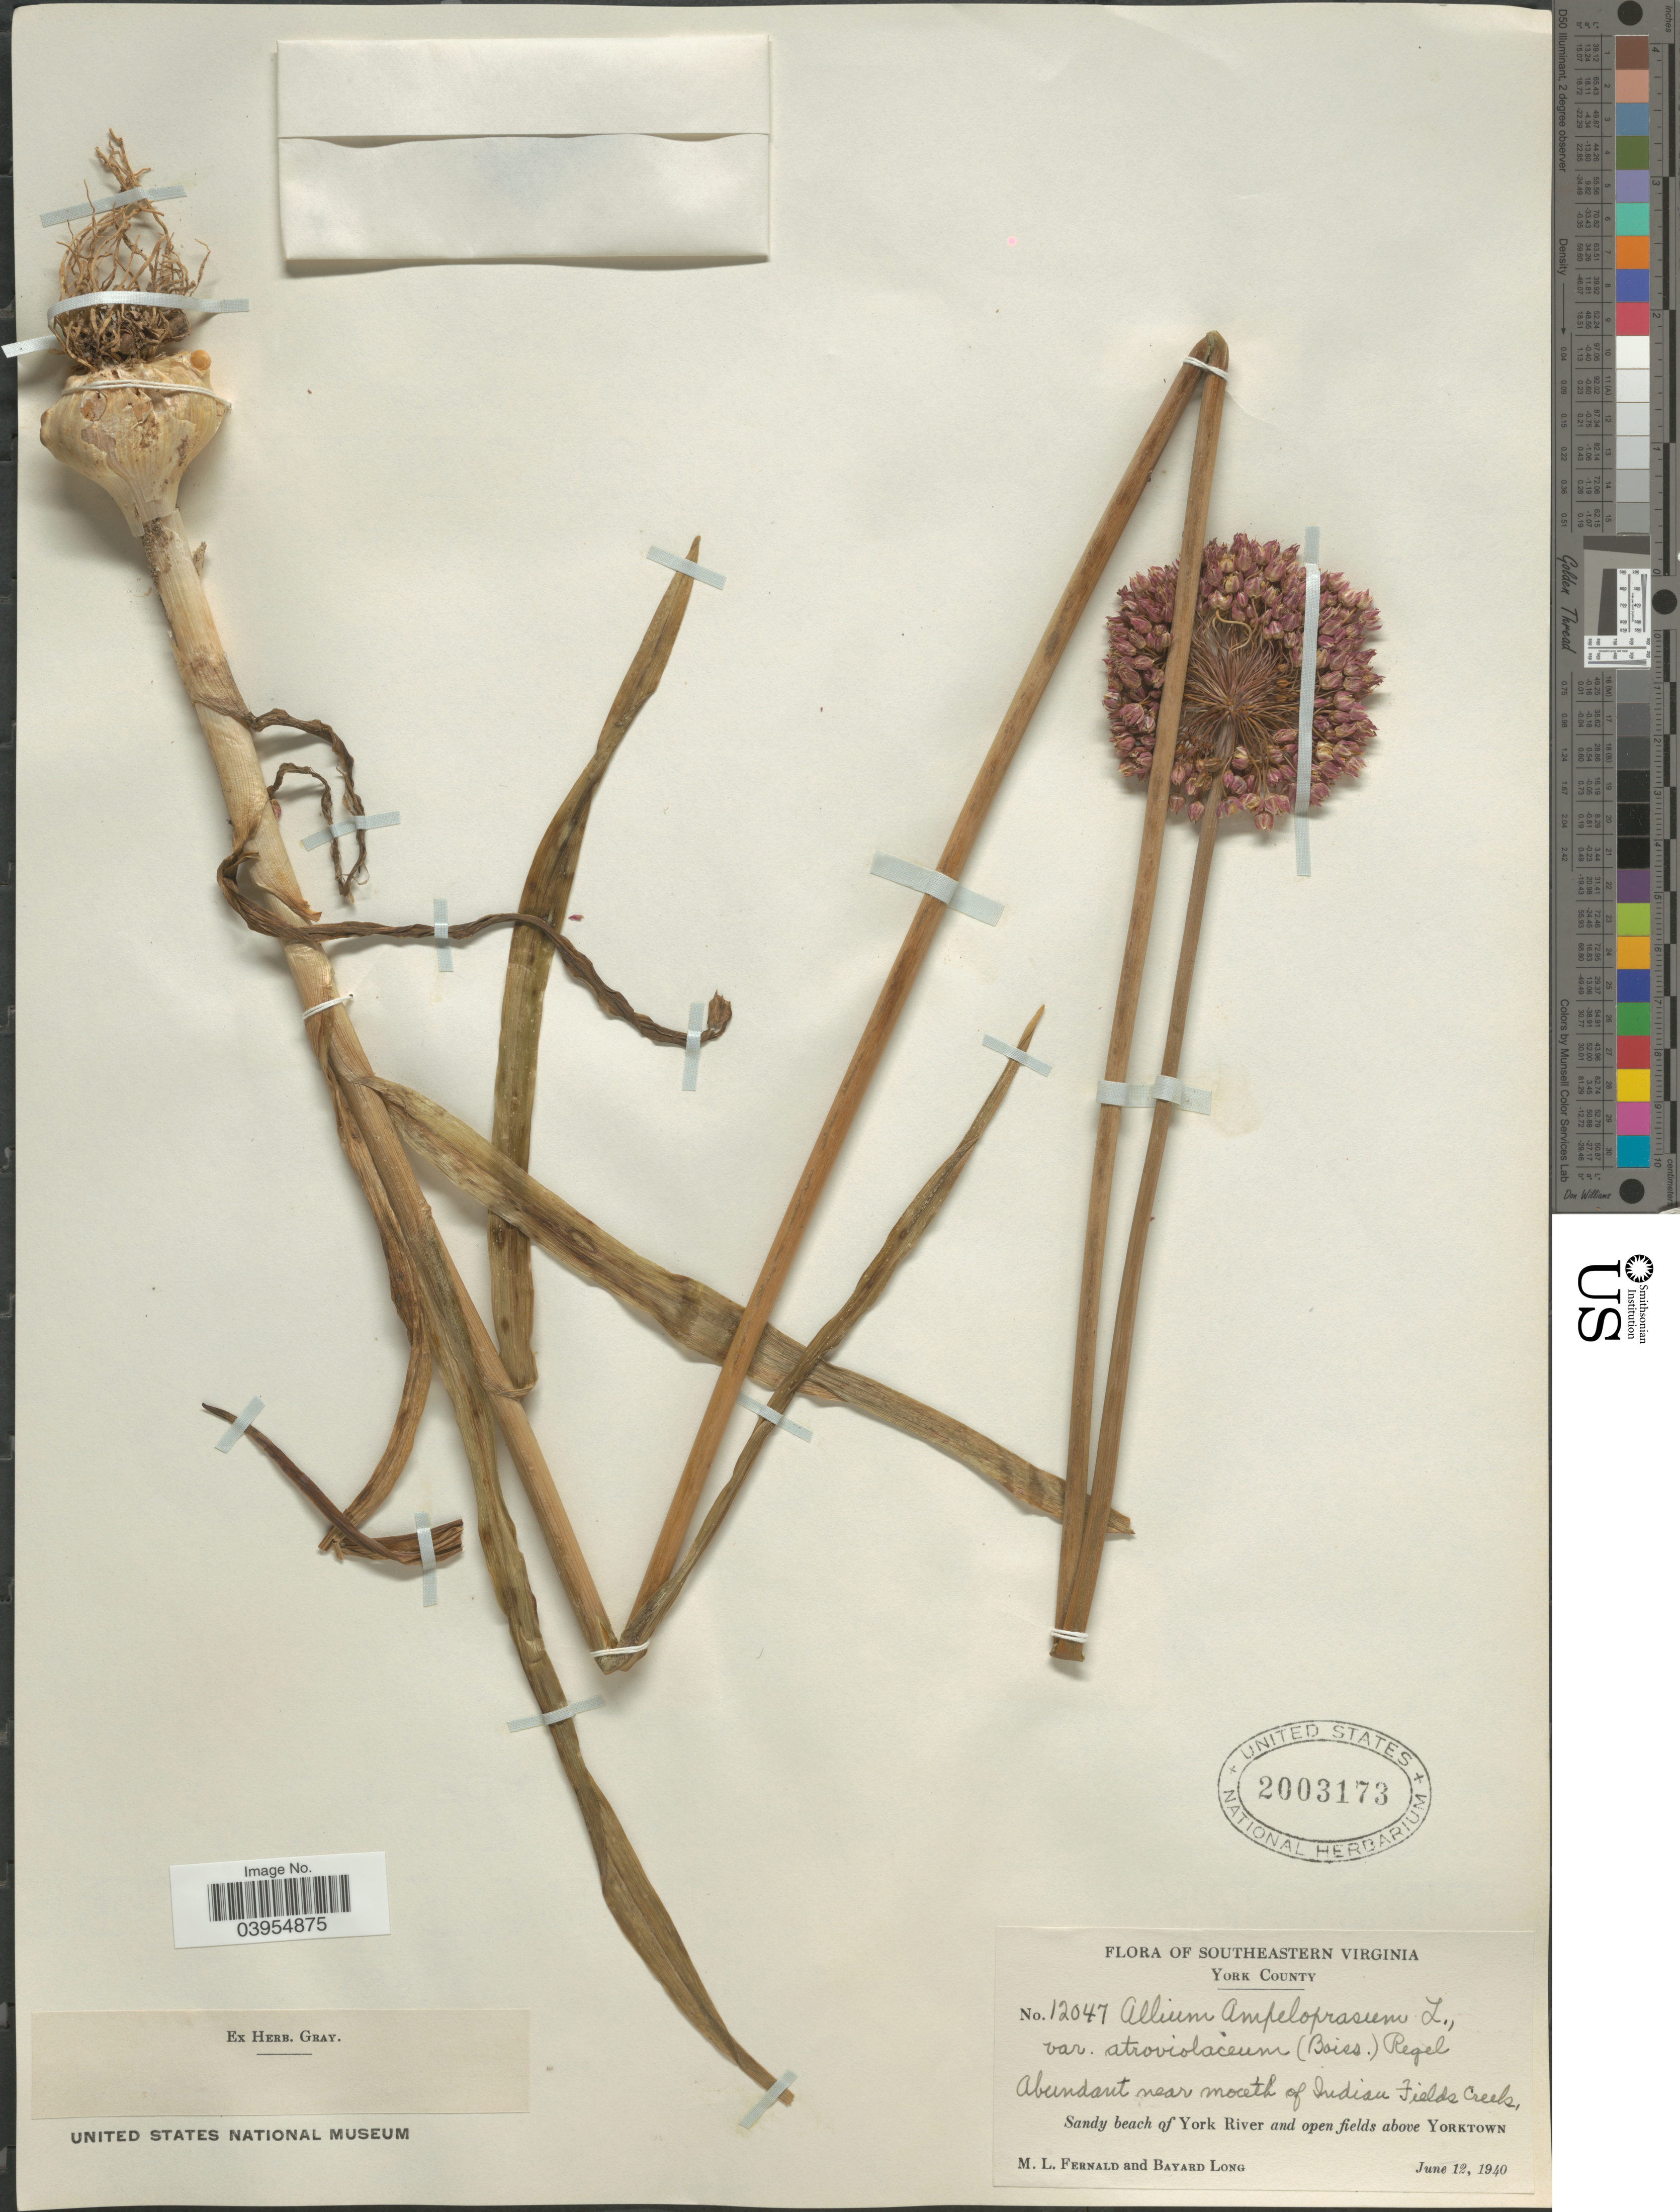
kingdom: Plantae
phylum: Tracheophyta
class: Liliopsida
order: Asparagales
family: Amaryllidaceae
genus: Allium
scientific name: Allium ampeloprasum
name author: L.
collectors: M. L. Fernald & B. Long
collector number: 12047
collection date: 1940-06-12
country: United States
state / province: Virginia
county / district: York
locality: Southeastern Virginia. York County. Near mouth of Indian Fields Creeks, Sandy beach of York River and open fields above Yorktown.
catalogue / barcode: US 2003173